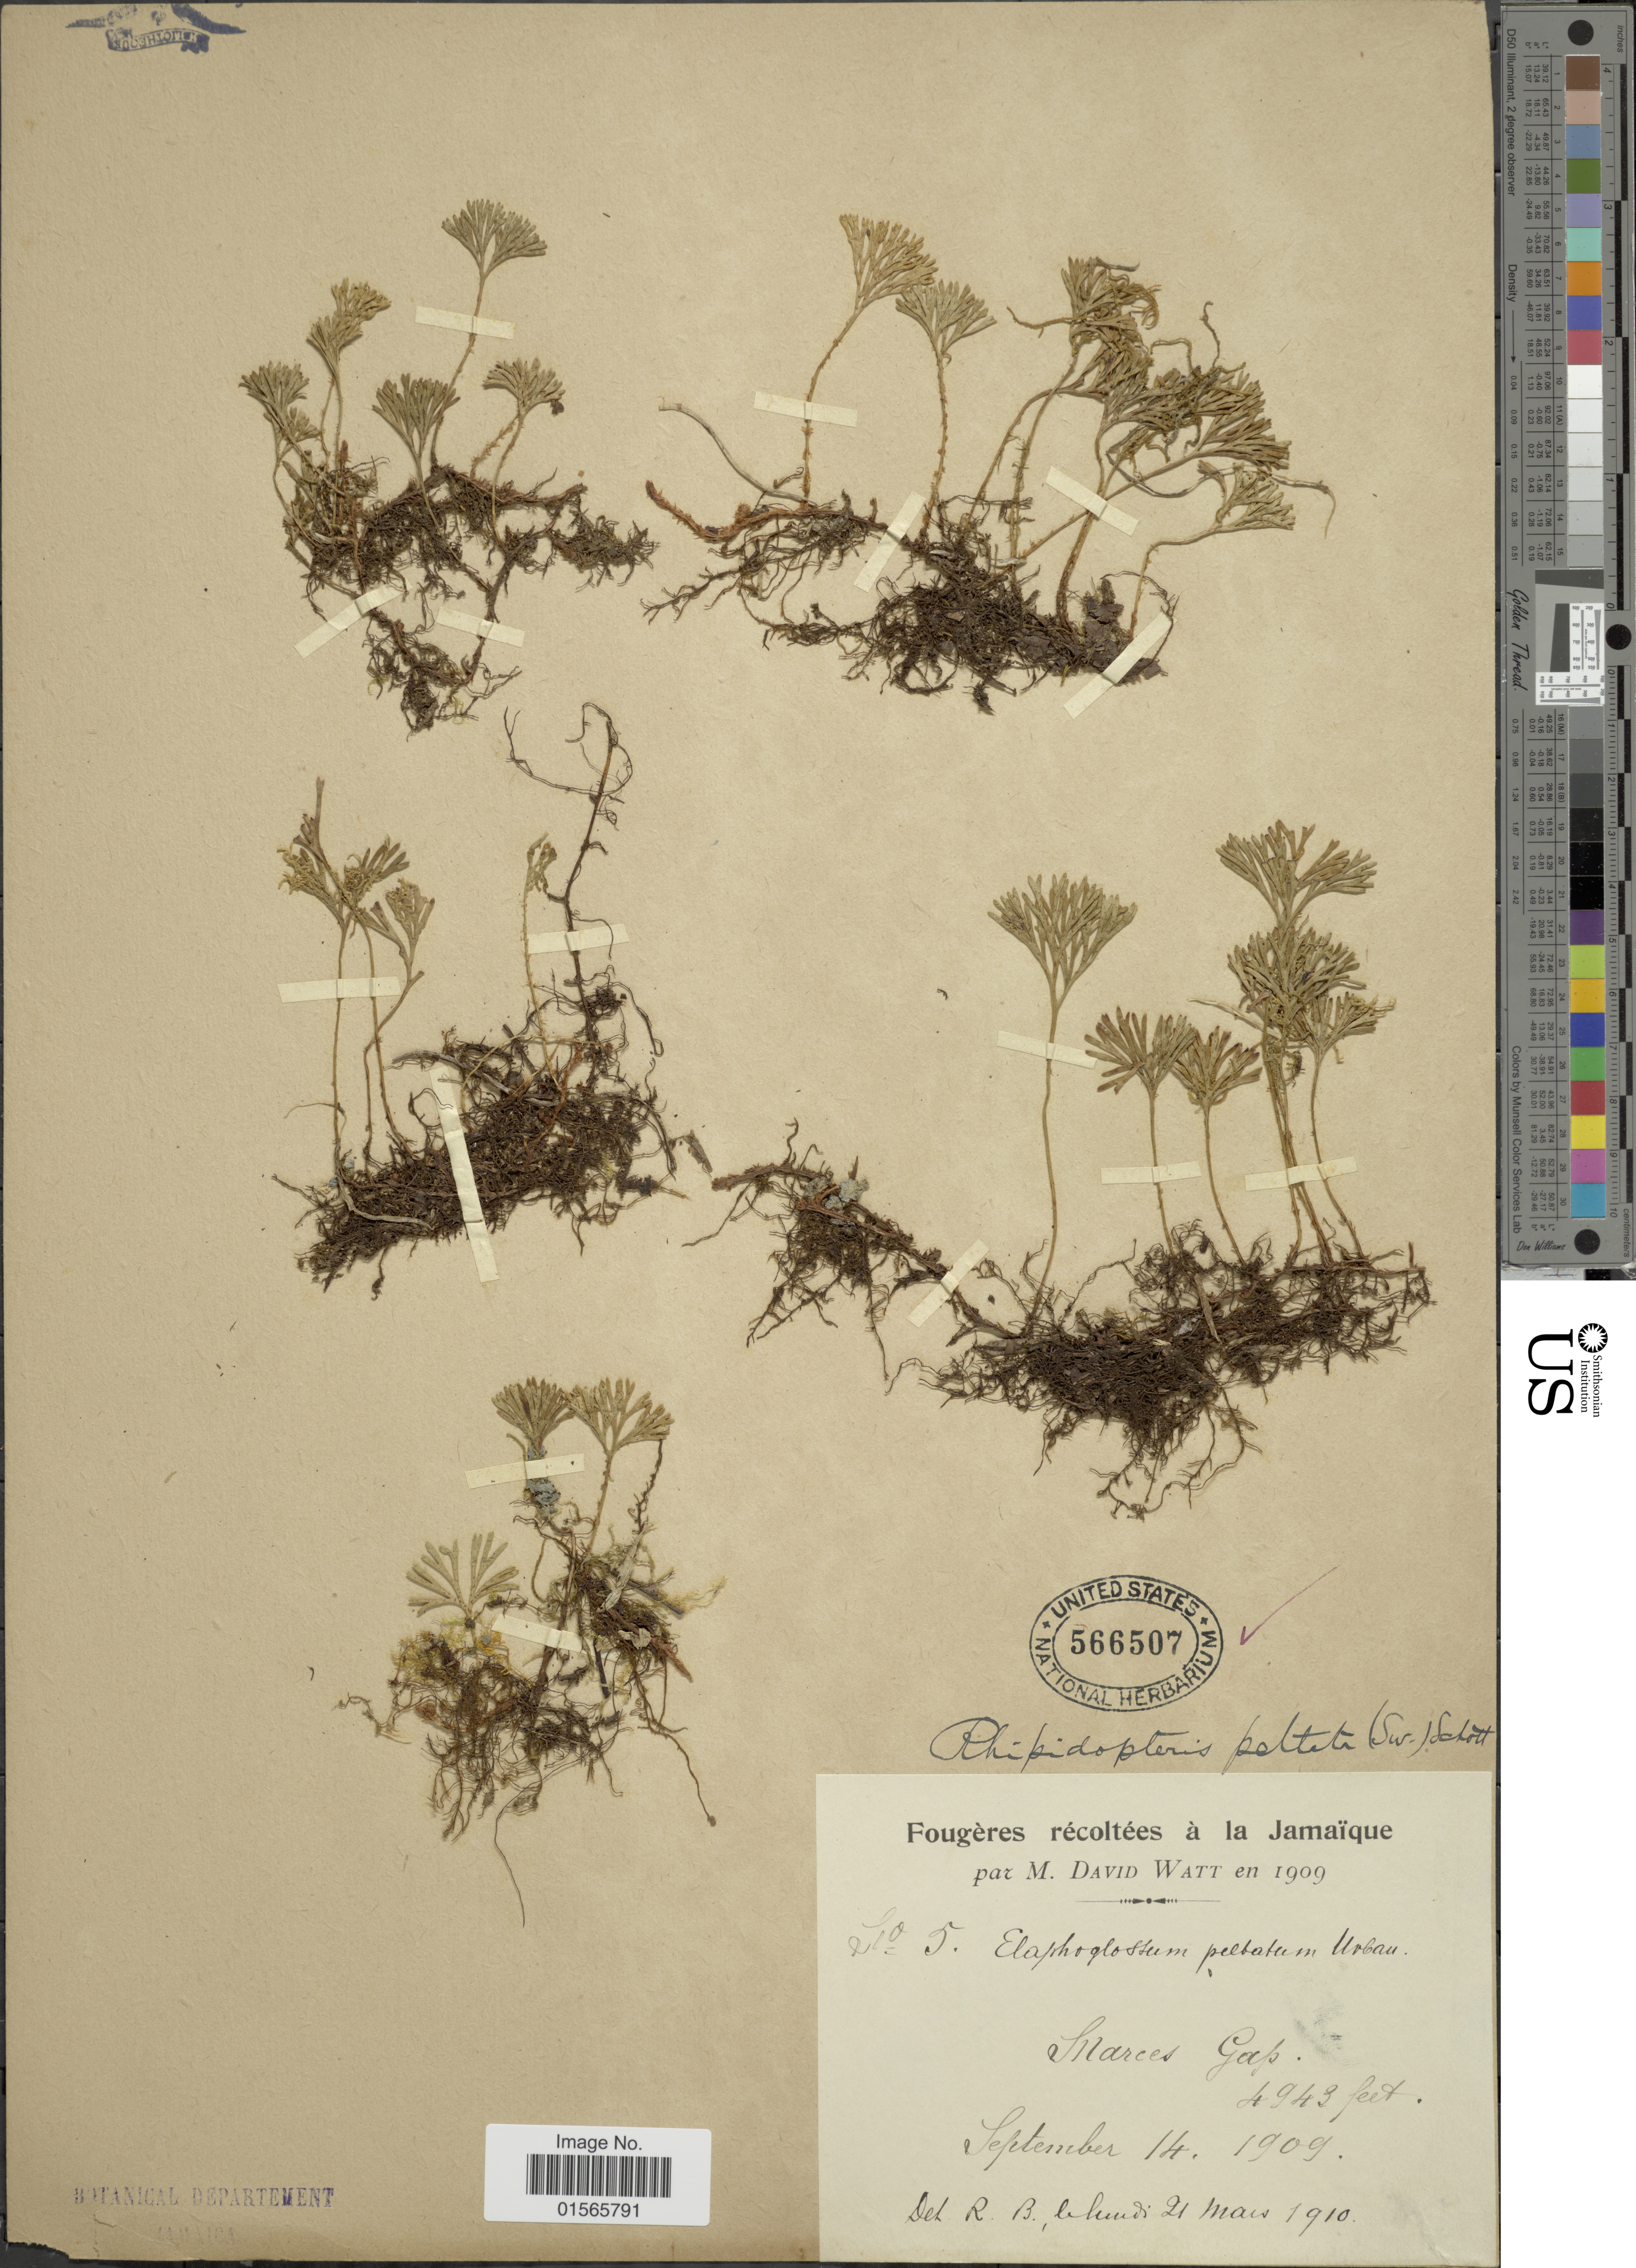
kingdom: Plantae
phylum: Tracheophyta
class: Polypodiopsida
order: Polypodiales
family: Dryopteridaceae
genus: Elaphoglossum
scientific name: Elaphoglossum peltatum f. peltatum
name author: (Sw.) Urb.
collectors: M. Watt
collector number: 5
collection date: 1909-09-14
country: Jamaica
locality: Marces Gap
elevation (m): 1507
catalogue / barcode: US 566507